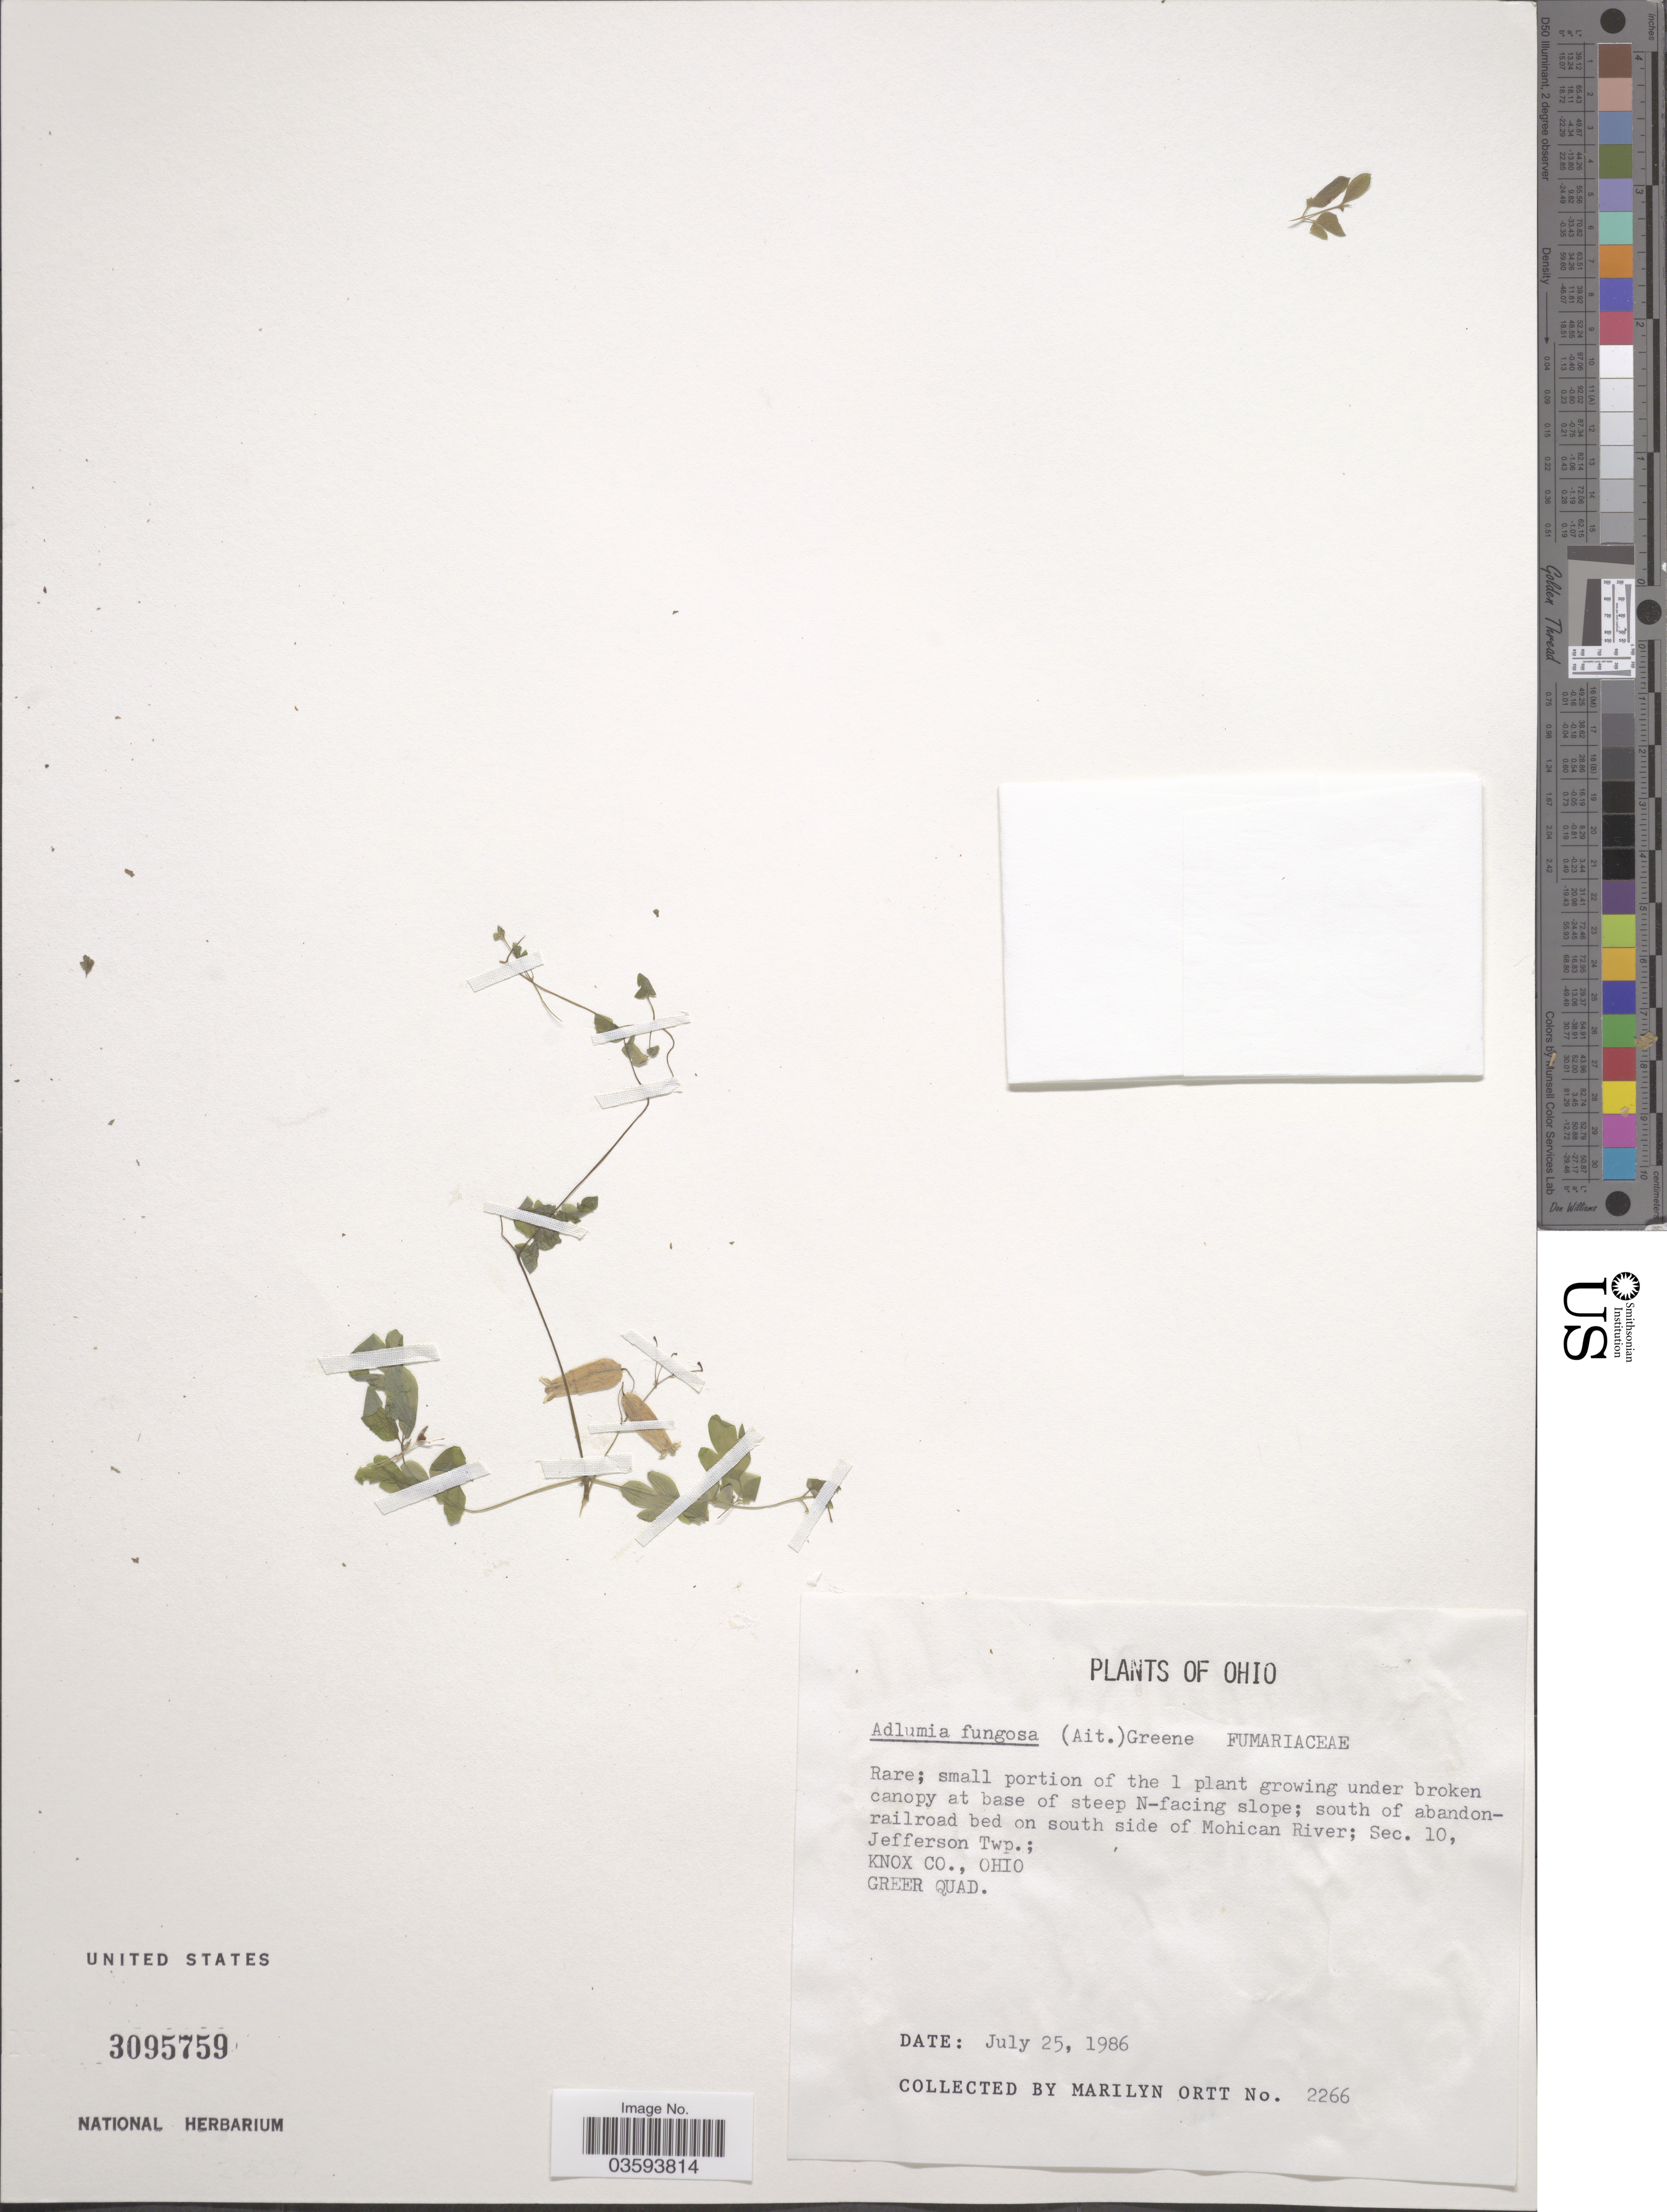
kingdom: Plantae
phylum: Tracheophyta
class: Magnoliopsida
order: Ranunculales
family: Papaveraceae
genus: Adlumia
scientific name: Adlumia fungosa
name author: (Aiton) Greene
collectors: M. Ortt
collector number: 2266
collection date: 1986-07-25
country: United States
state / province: Ohio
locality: At base of steep N-facing slope; south of abandon-railroad bed on south side of Mohican River; Sec. 10, Jefferson Twp.; Knox Co. Greer Quad.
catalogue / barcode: US 3095759